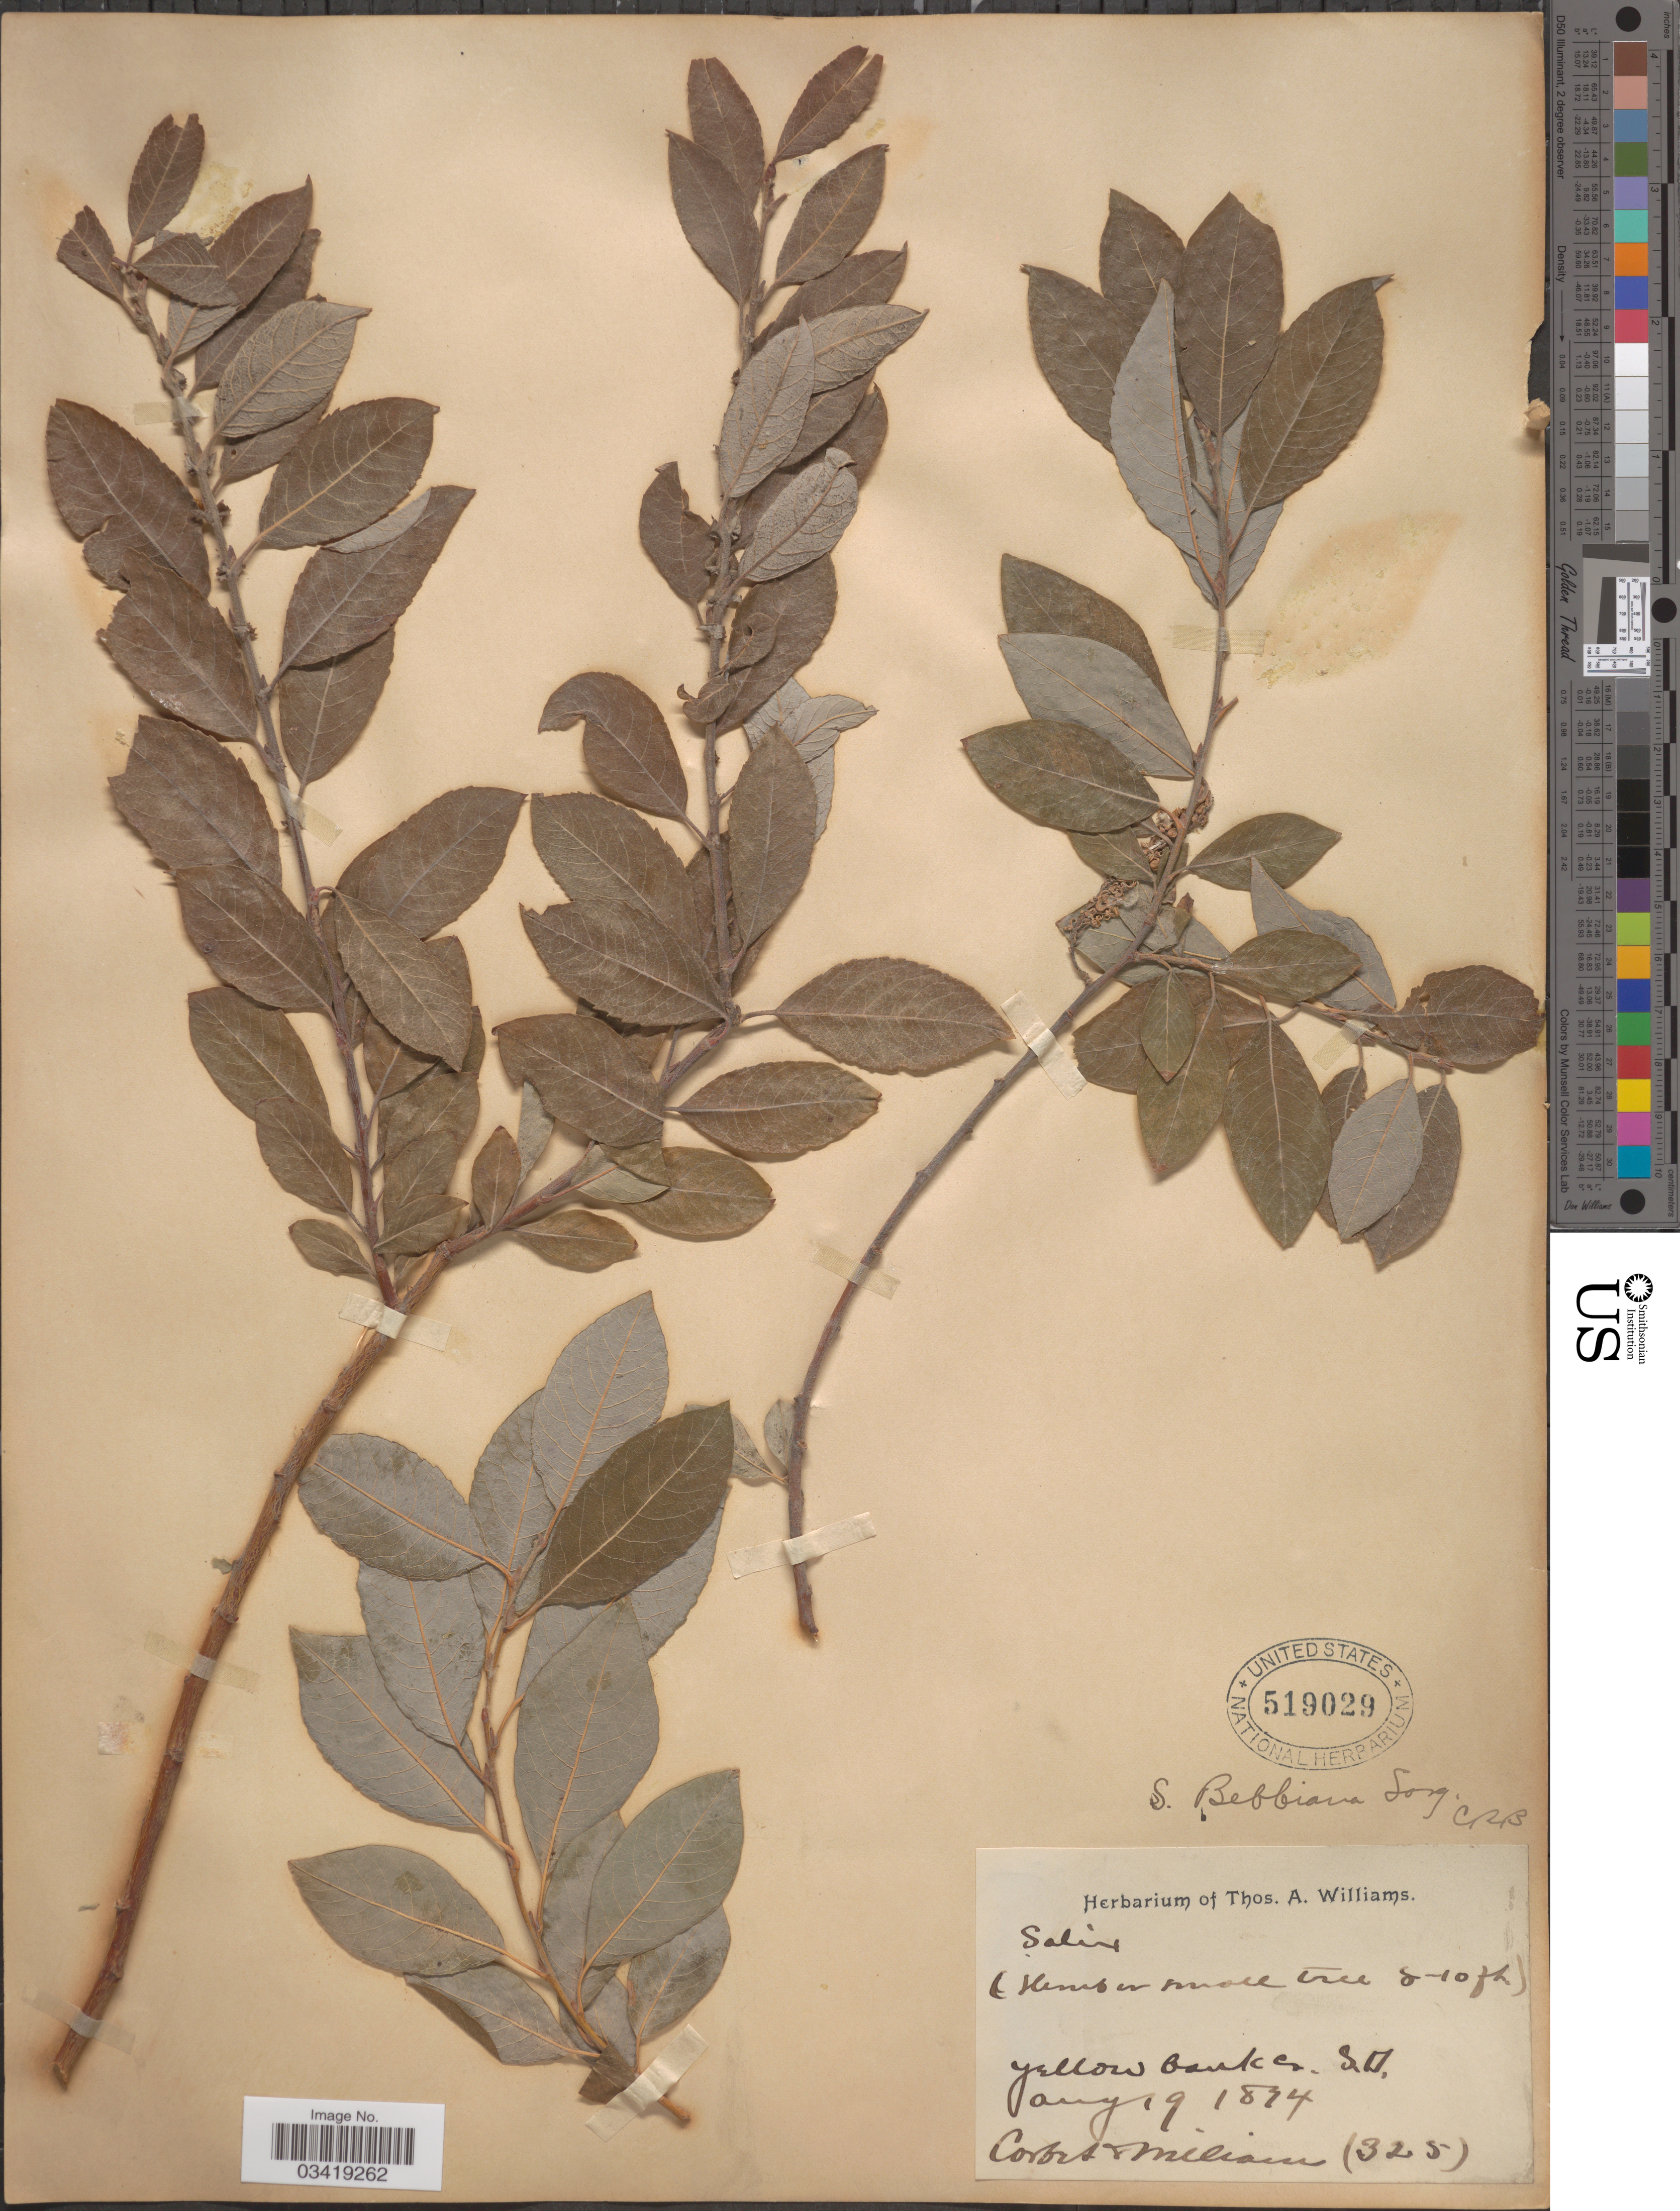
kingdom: Plantae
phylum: Tracheophyta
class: Magnoliopsida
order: Malpighiales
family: Salicaceae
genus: Salix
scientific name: Salix bebbiana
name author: Sarg.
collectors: Corbet & -- Williams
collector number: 325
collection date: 1874-08-19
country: United States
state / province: South Dakota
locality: Yellow Bank Cr.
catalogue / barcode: US 519029